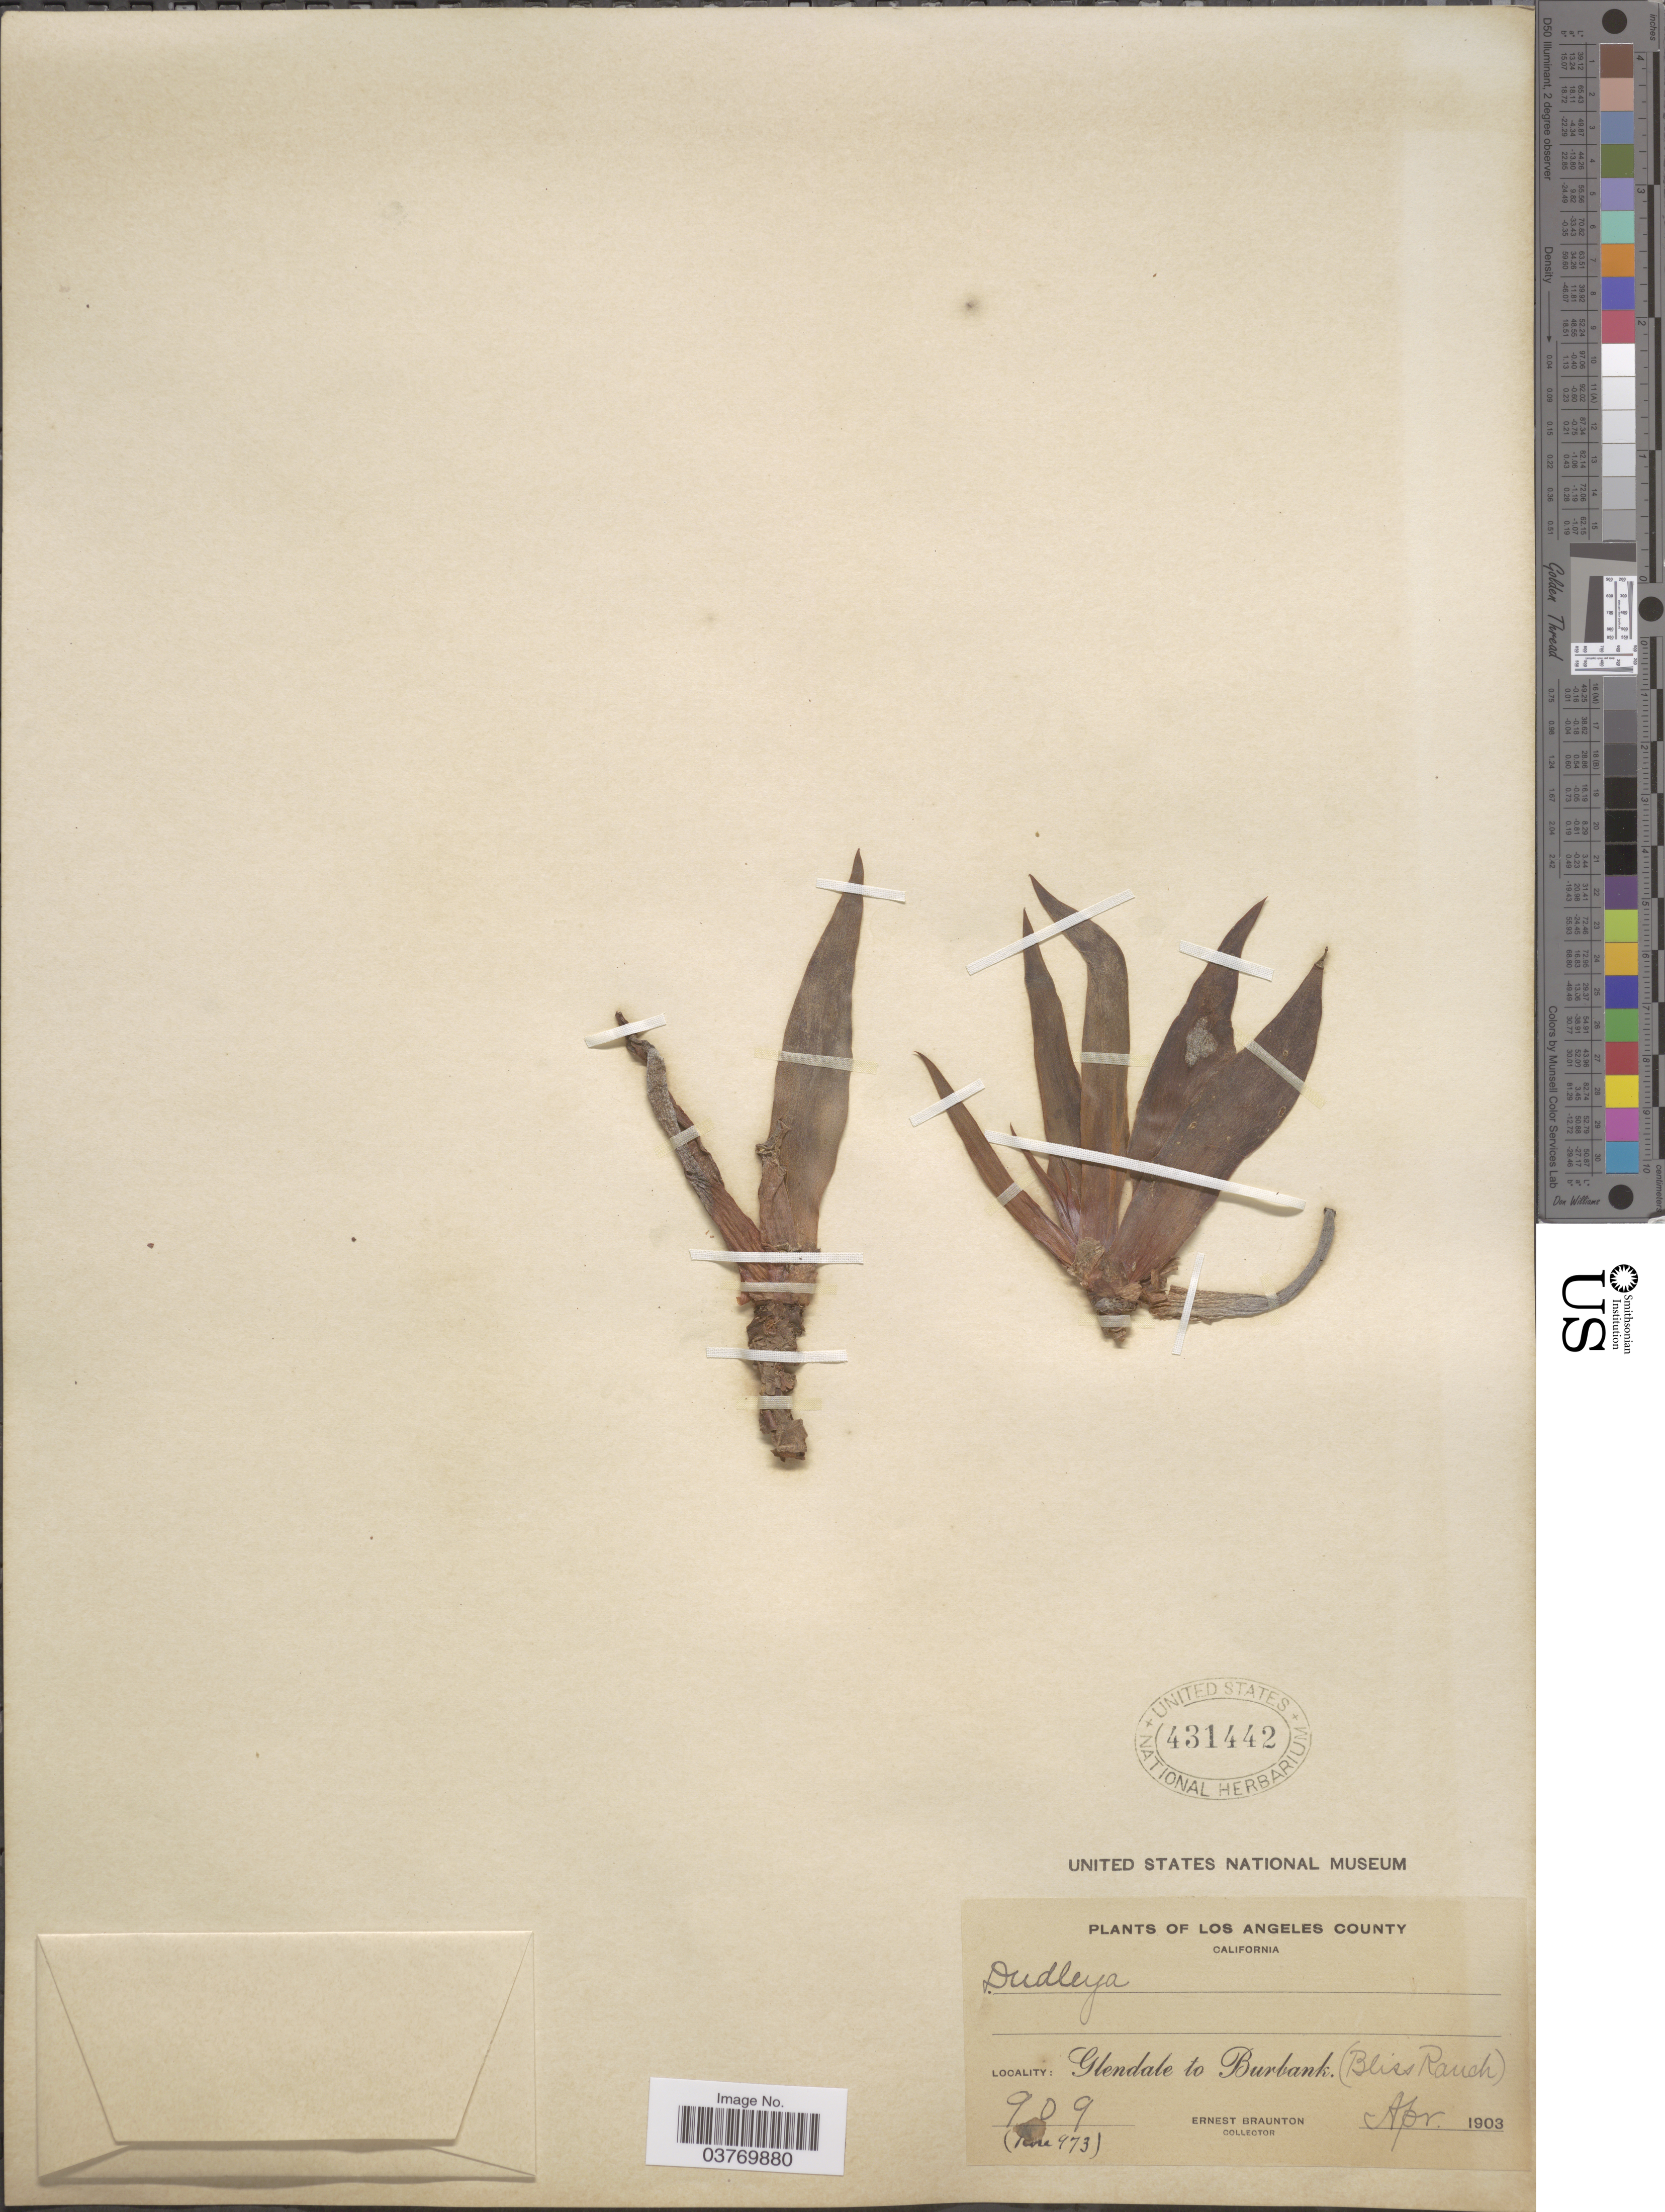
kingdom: Plantae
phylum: Tracheophyta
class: Magnoliopsida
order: Saxifragales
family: Crassulaceae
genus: Dudleya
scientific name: Dudleya sp.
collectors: E. Braunton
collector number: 909/Rose 973?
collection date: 1903-04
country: United States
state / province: California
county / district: Los Angeles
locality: Los Angeles County. Glendale to Burbank. (Bliss Ranch).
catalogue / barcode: US 431442